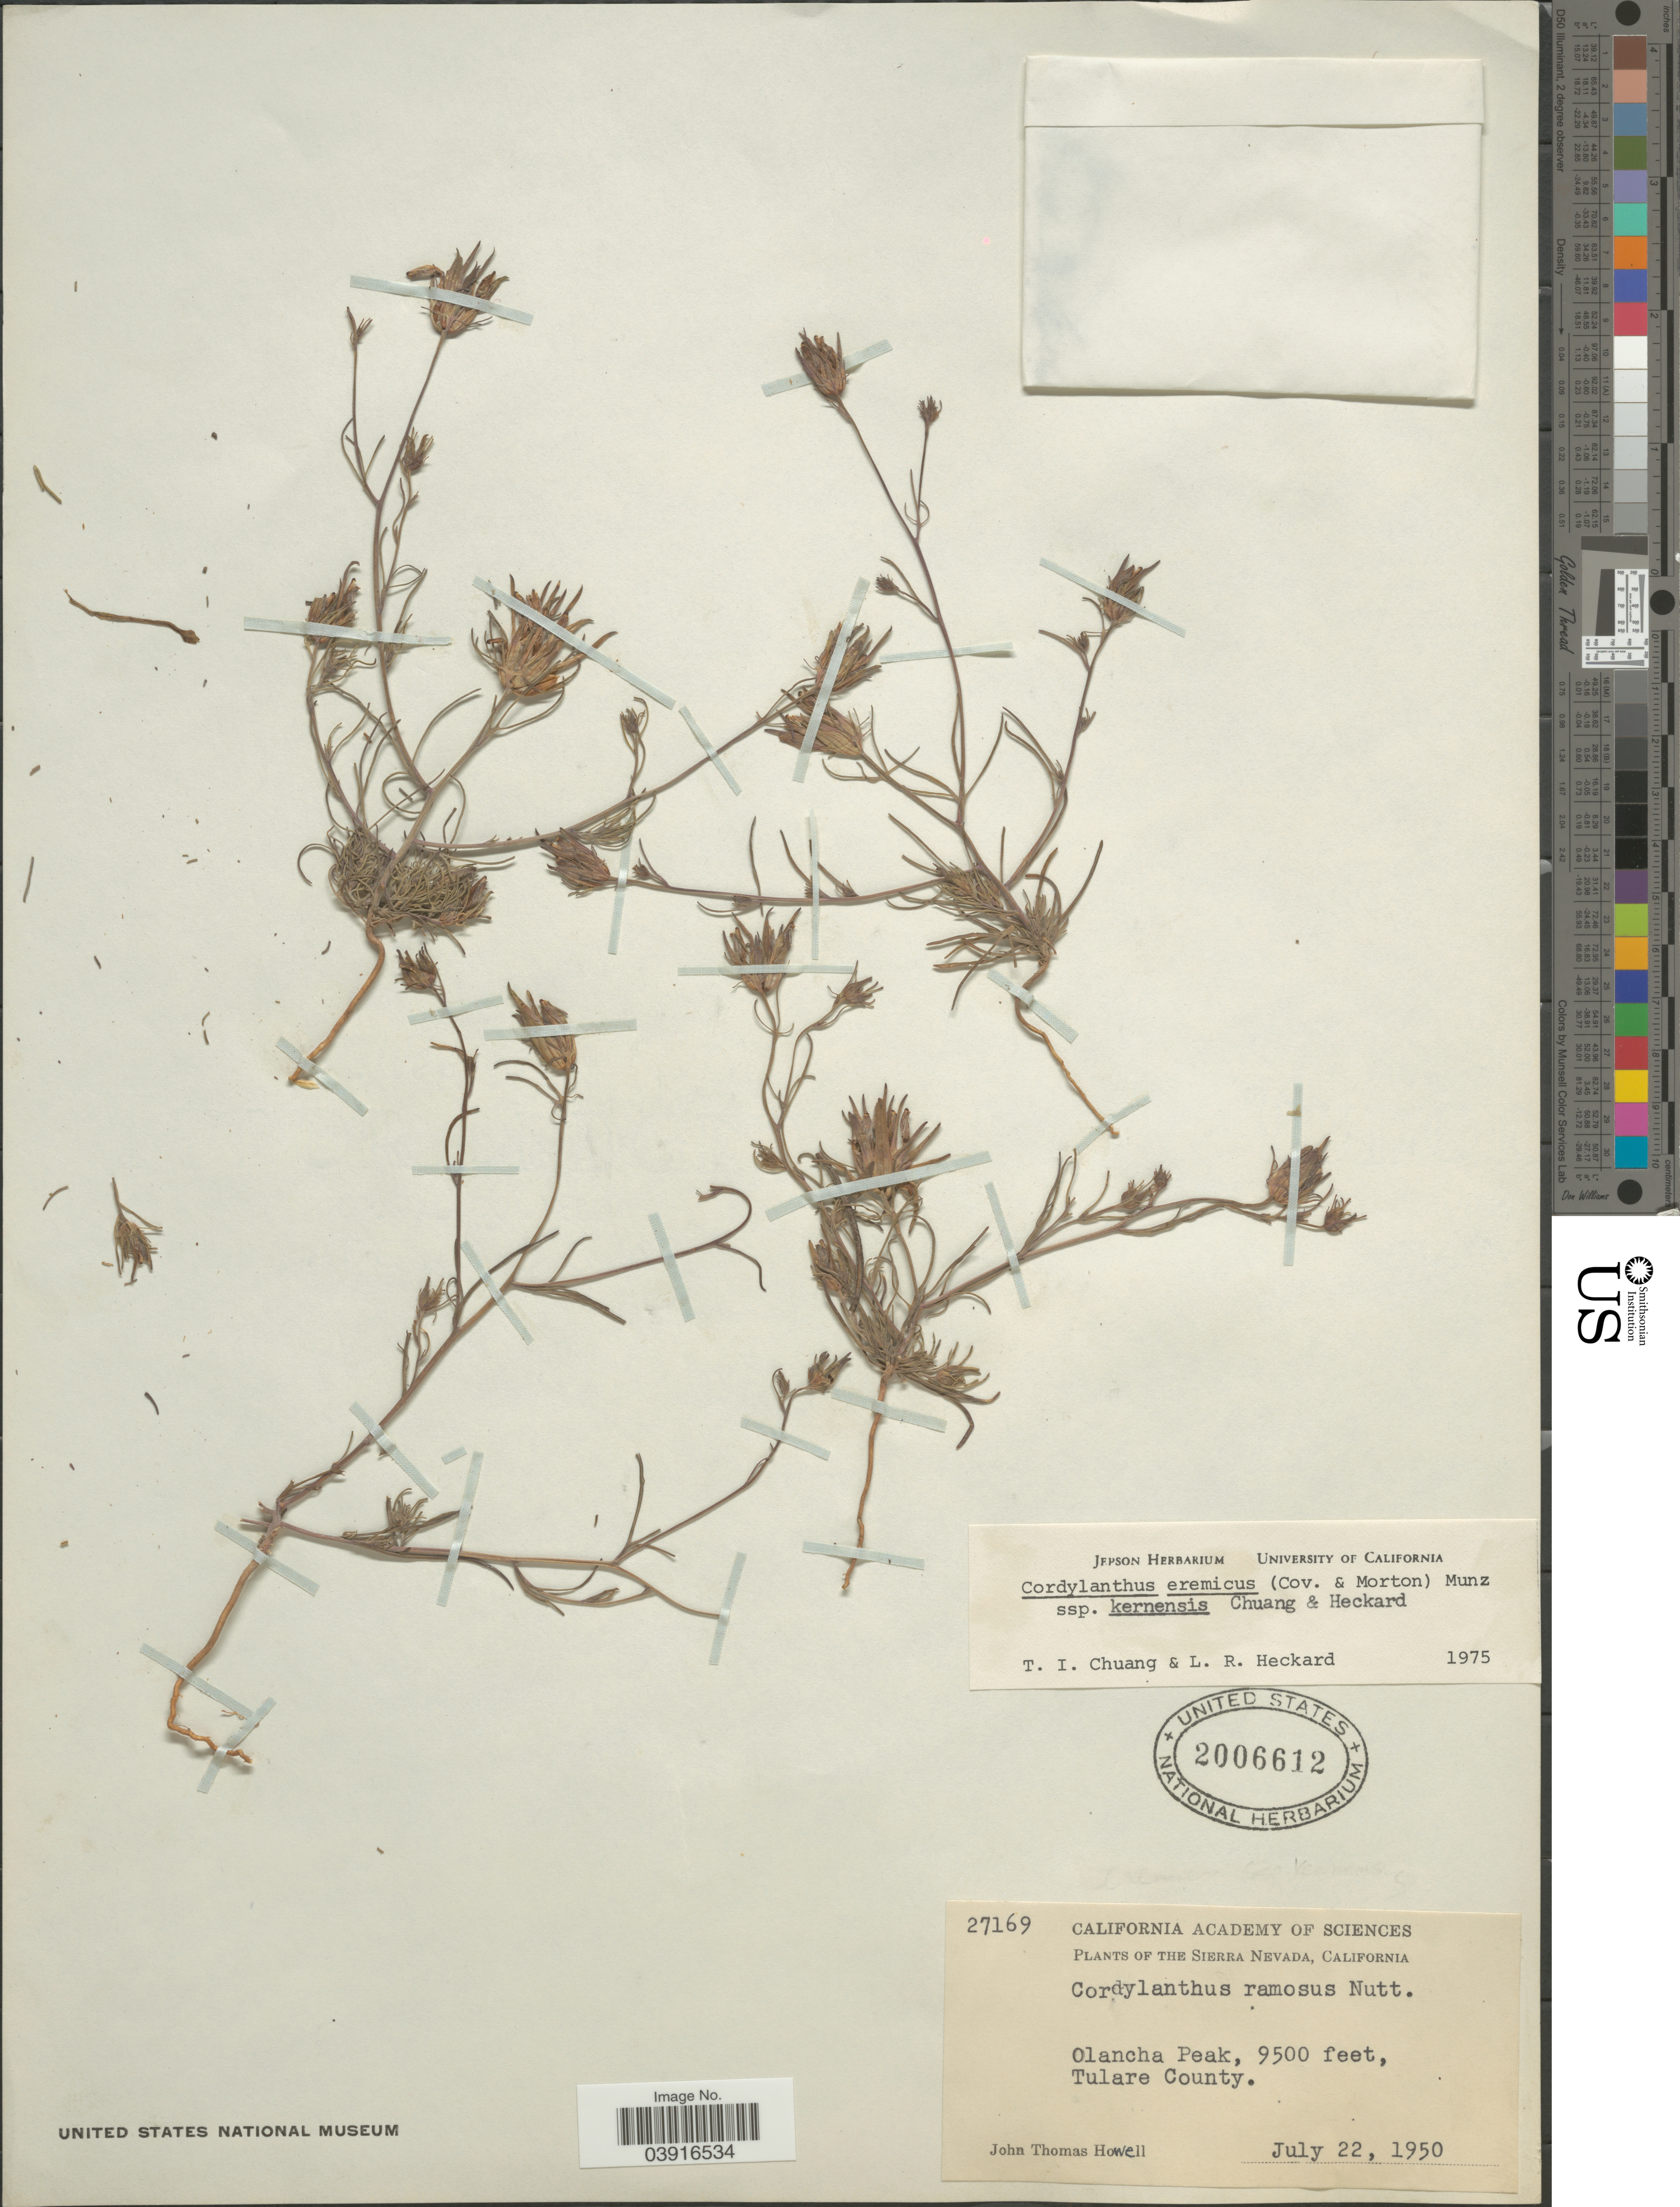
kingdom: Plantae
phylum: Tracheophyta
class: Magnoliopsida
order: Lamiales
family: Orobanchaceae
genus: Cordylanthus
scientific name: Cordylanthus eremicus subsp. kernensis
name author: T.I. Chuang & Heckard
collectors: J. T. Howell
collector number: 27169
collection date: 1950-07-22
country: United States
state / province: California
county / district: Tulare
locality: The Sierra Nevada. Olancha Peak, Tulare County.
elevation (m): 2896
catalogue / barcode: US 2006612